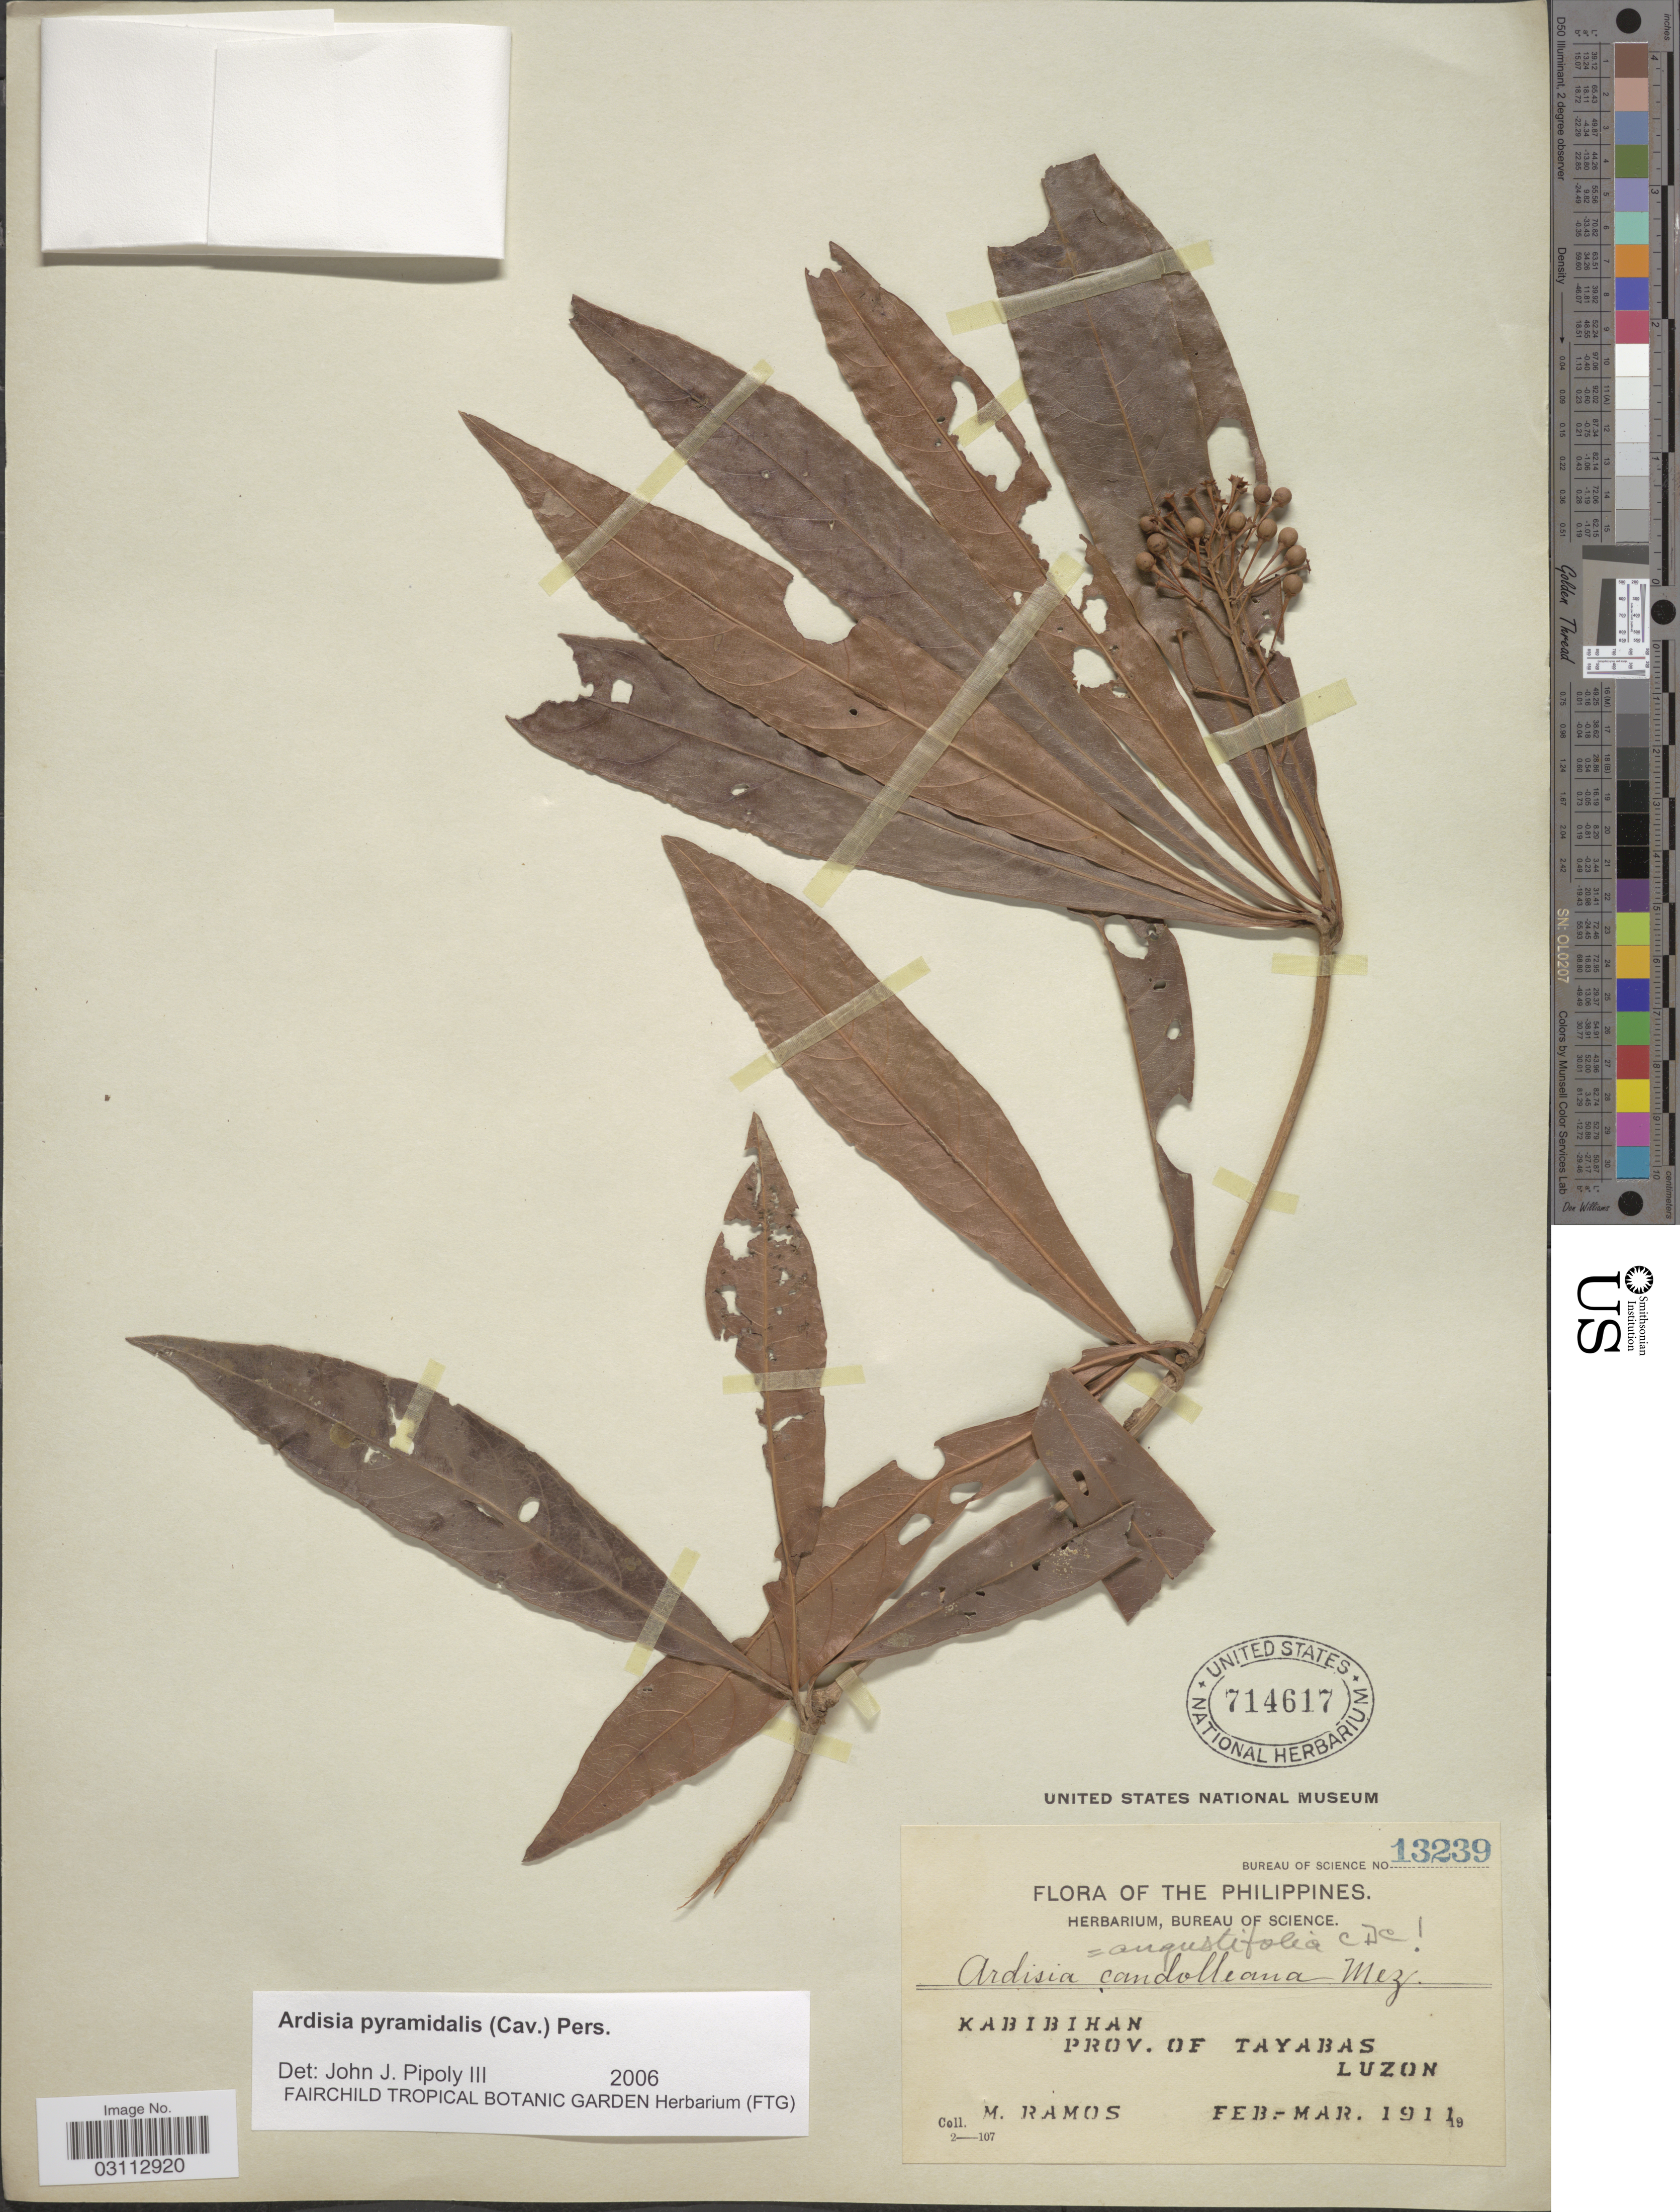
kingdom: Plantae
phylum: Tracheophyta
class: Magnoliopsida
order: Ericales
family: Primulaceae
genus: Ardisia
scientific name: Ardisia pyramidalis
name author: (Cav.) Pers.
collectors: M. Ramos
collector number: Bureau of Science 13239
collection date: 1911-02/1911-03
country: Philippines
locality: Kabibihan. Prov. of Tayabas. Luzon.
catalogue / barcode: US 714617